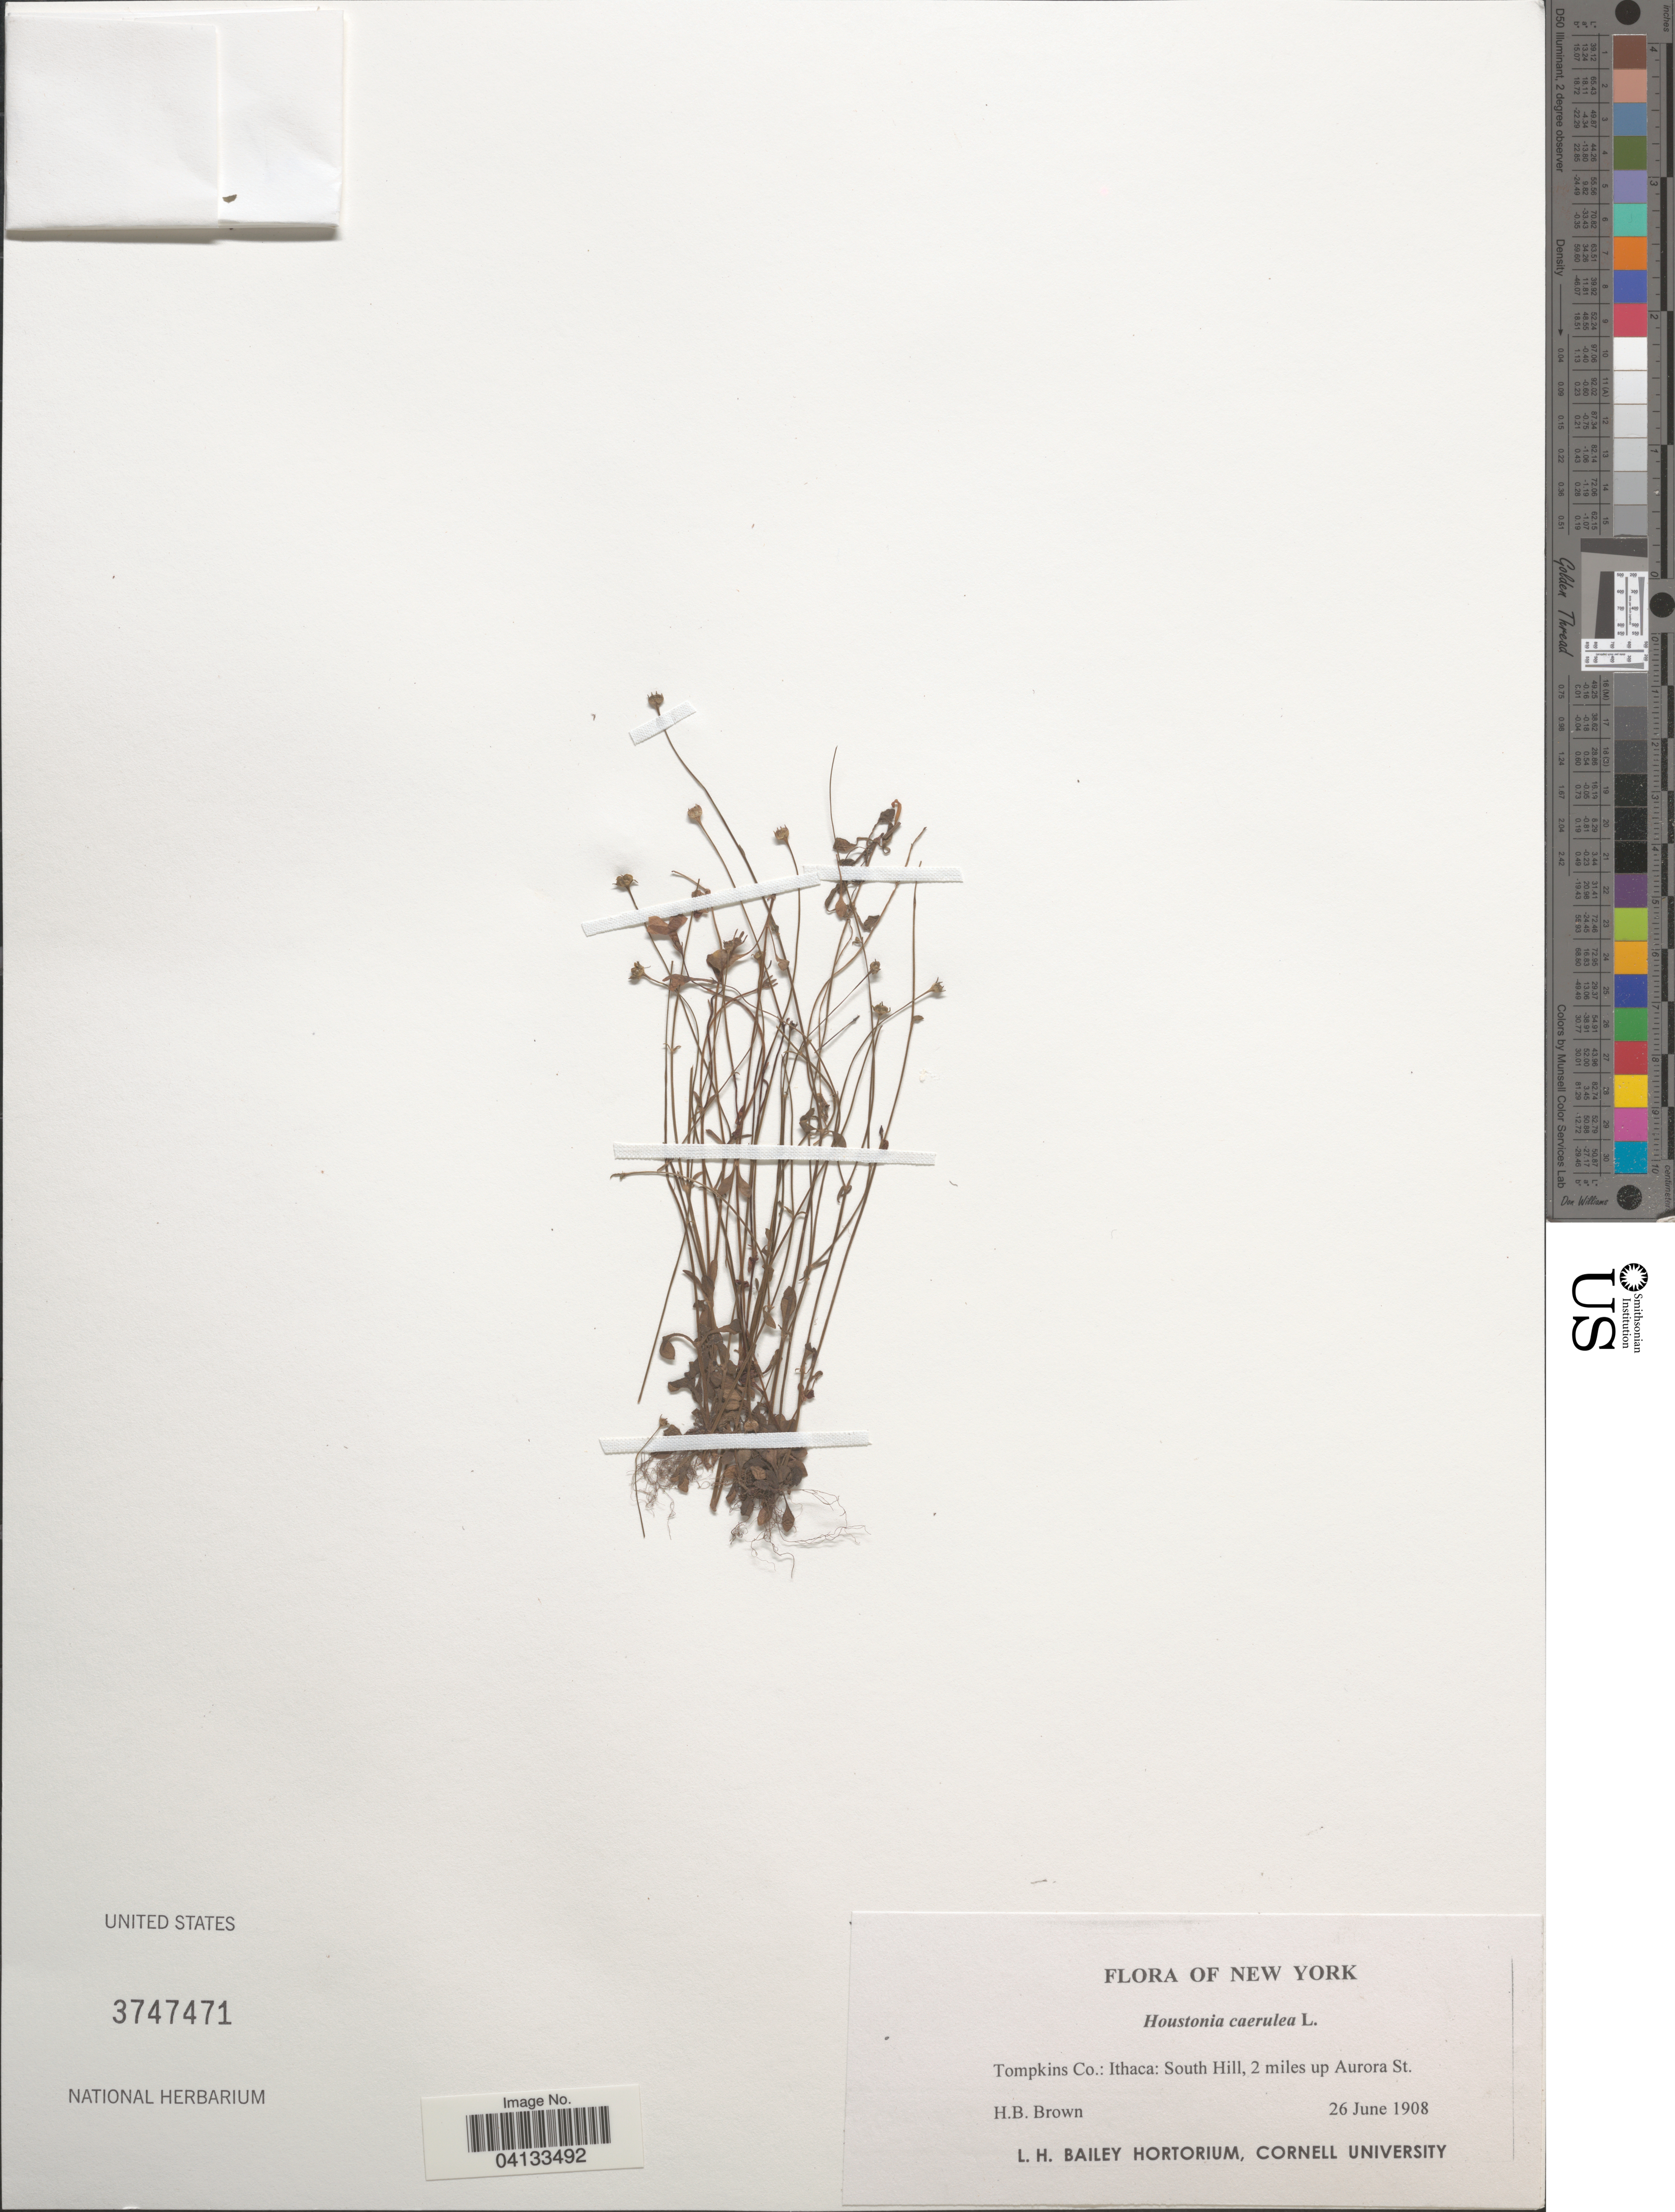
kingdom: Plantae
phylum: Tracheophyta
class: Magnoliopsida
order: Gentianales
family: Rubiaceae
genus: Houstonia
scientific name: Houstonia caerulea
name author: L.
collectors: H. B. Brown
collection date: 1908-06-26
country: United States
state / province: New York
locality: Tompkins Co.: Ithaca: South Hill, 2 miles up Aurora St.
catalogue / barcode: US 3747471